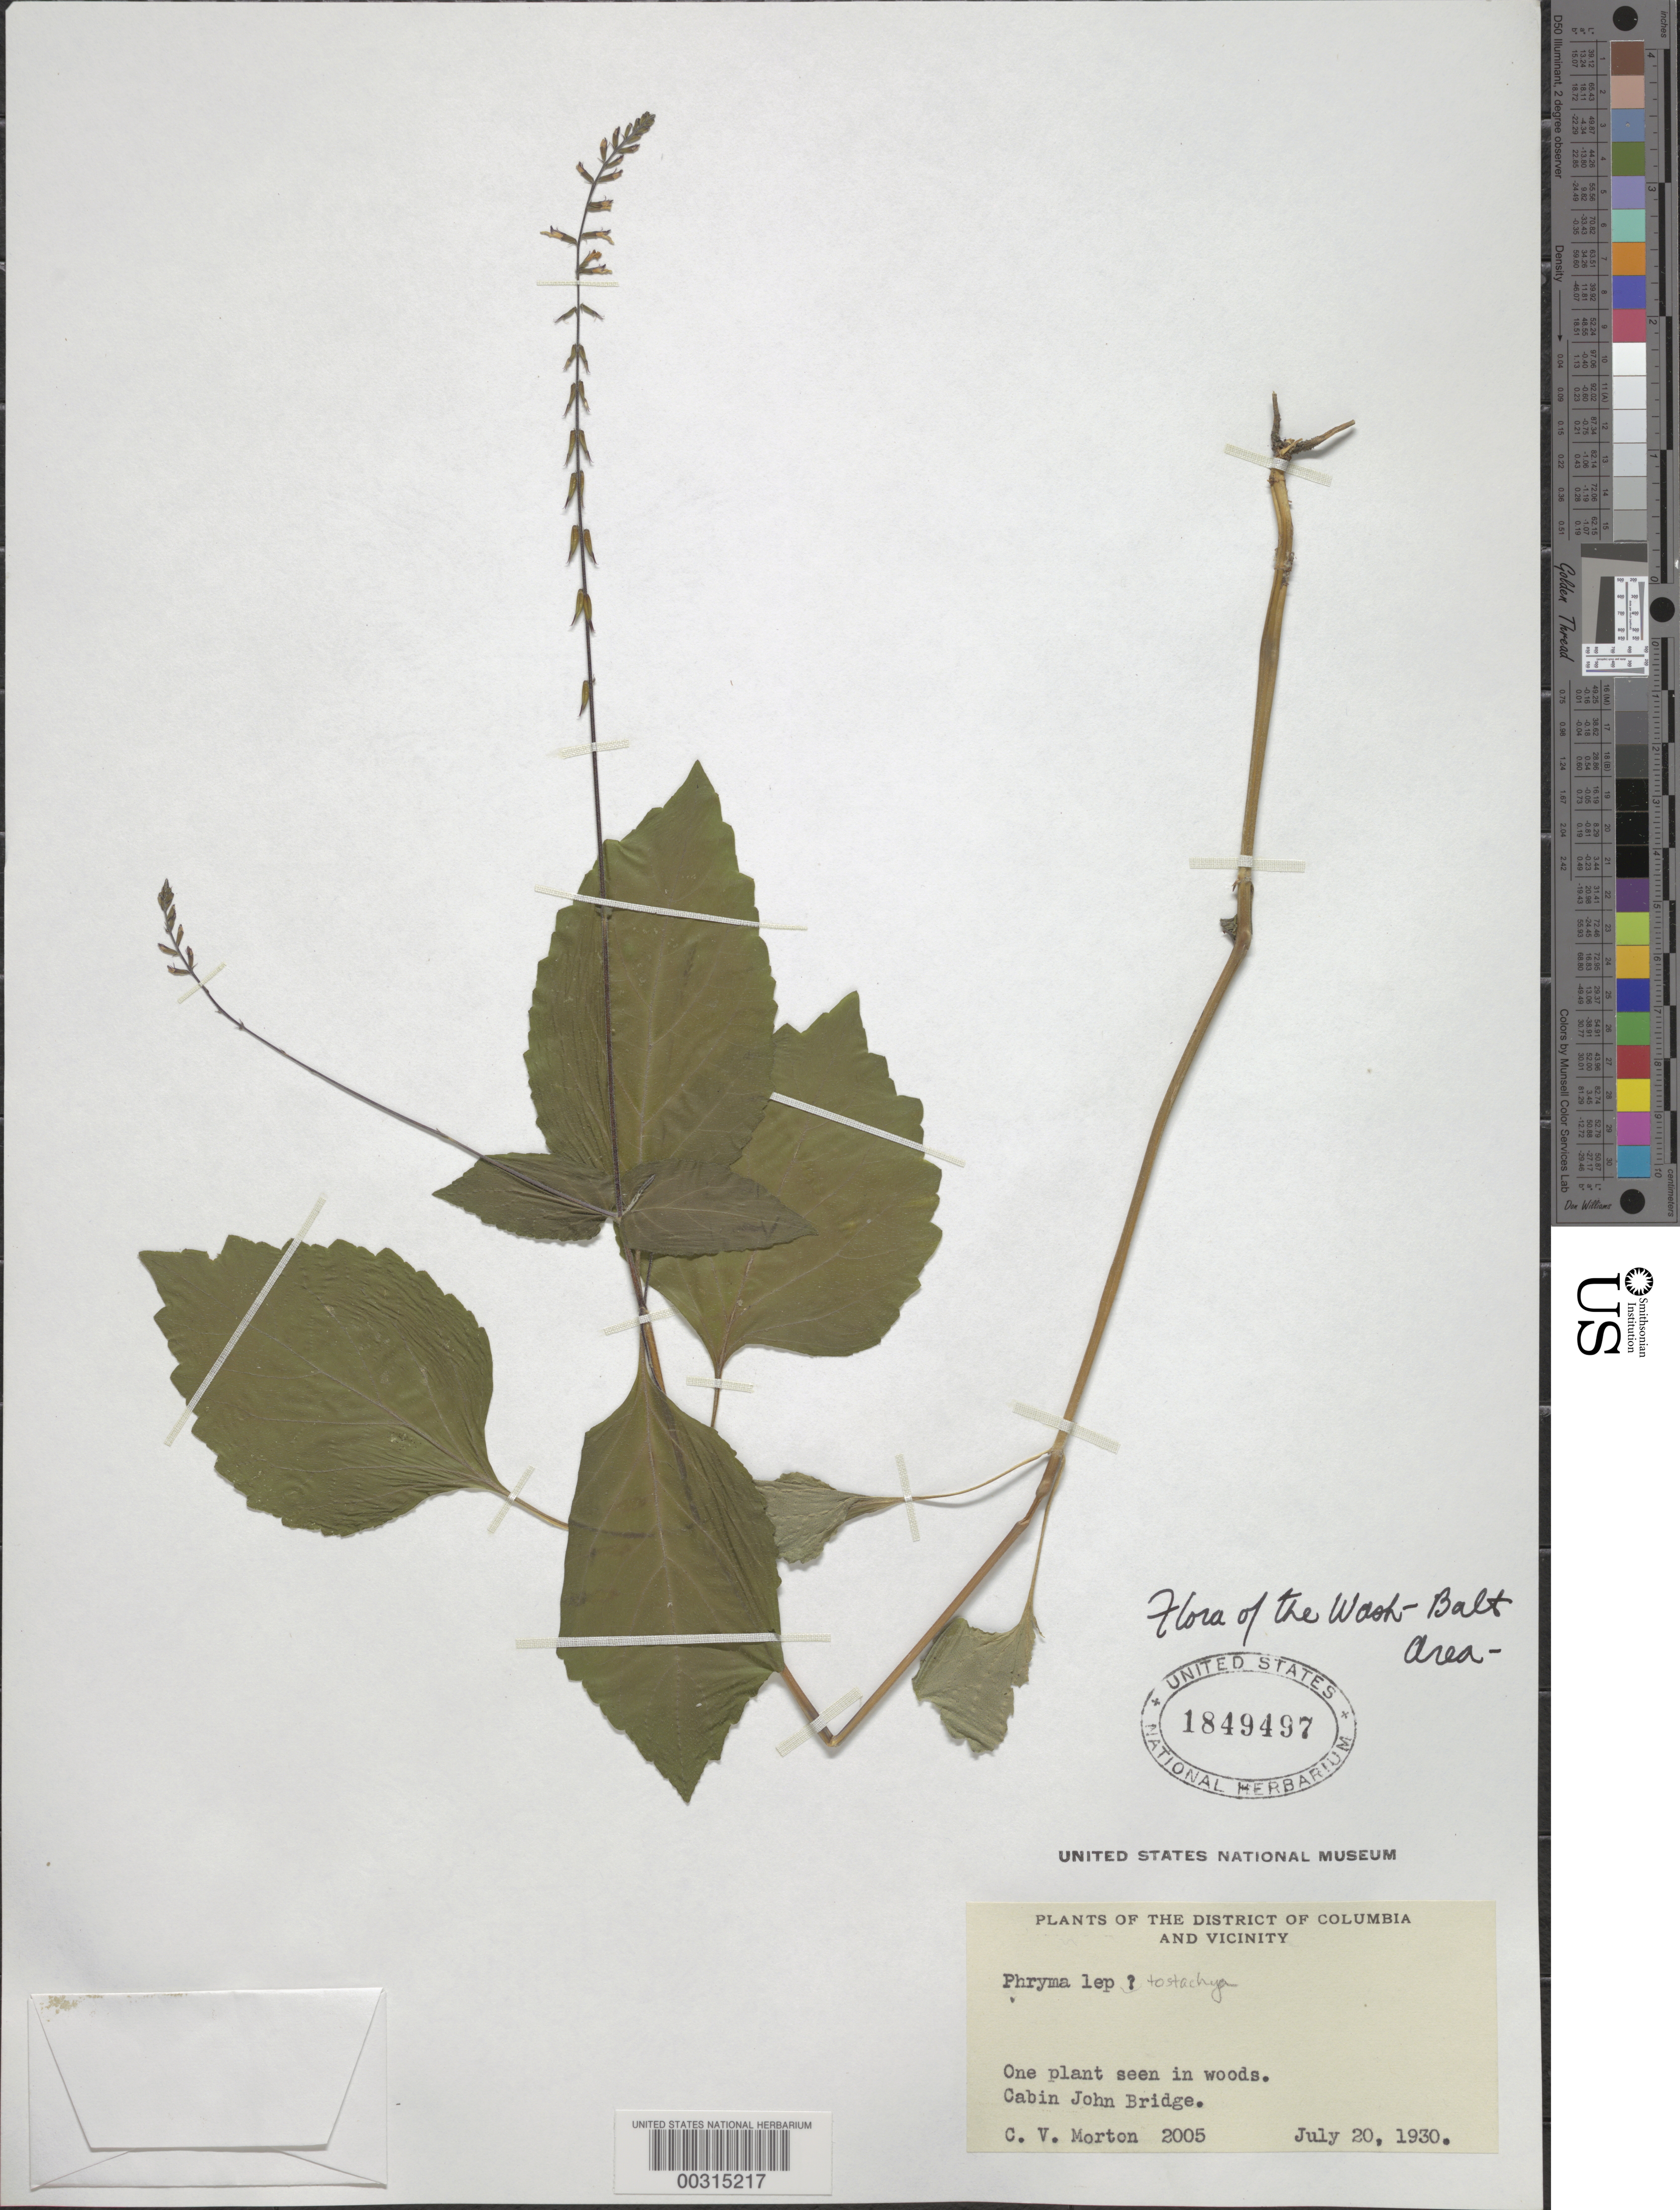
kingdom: Plantae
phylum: Tracheophyta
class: Magnoliopsida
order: Lamiales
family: Phrymaceae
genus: Phryma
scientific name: Phryma leptostachya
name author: L.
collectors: C. V. Morton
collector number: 2005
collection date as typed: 20 Jul 1930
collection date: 1930-07-20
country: United States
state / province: District of Columbia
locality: Cabin John Bridge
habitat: In woods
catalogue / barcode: US 1849497